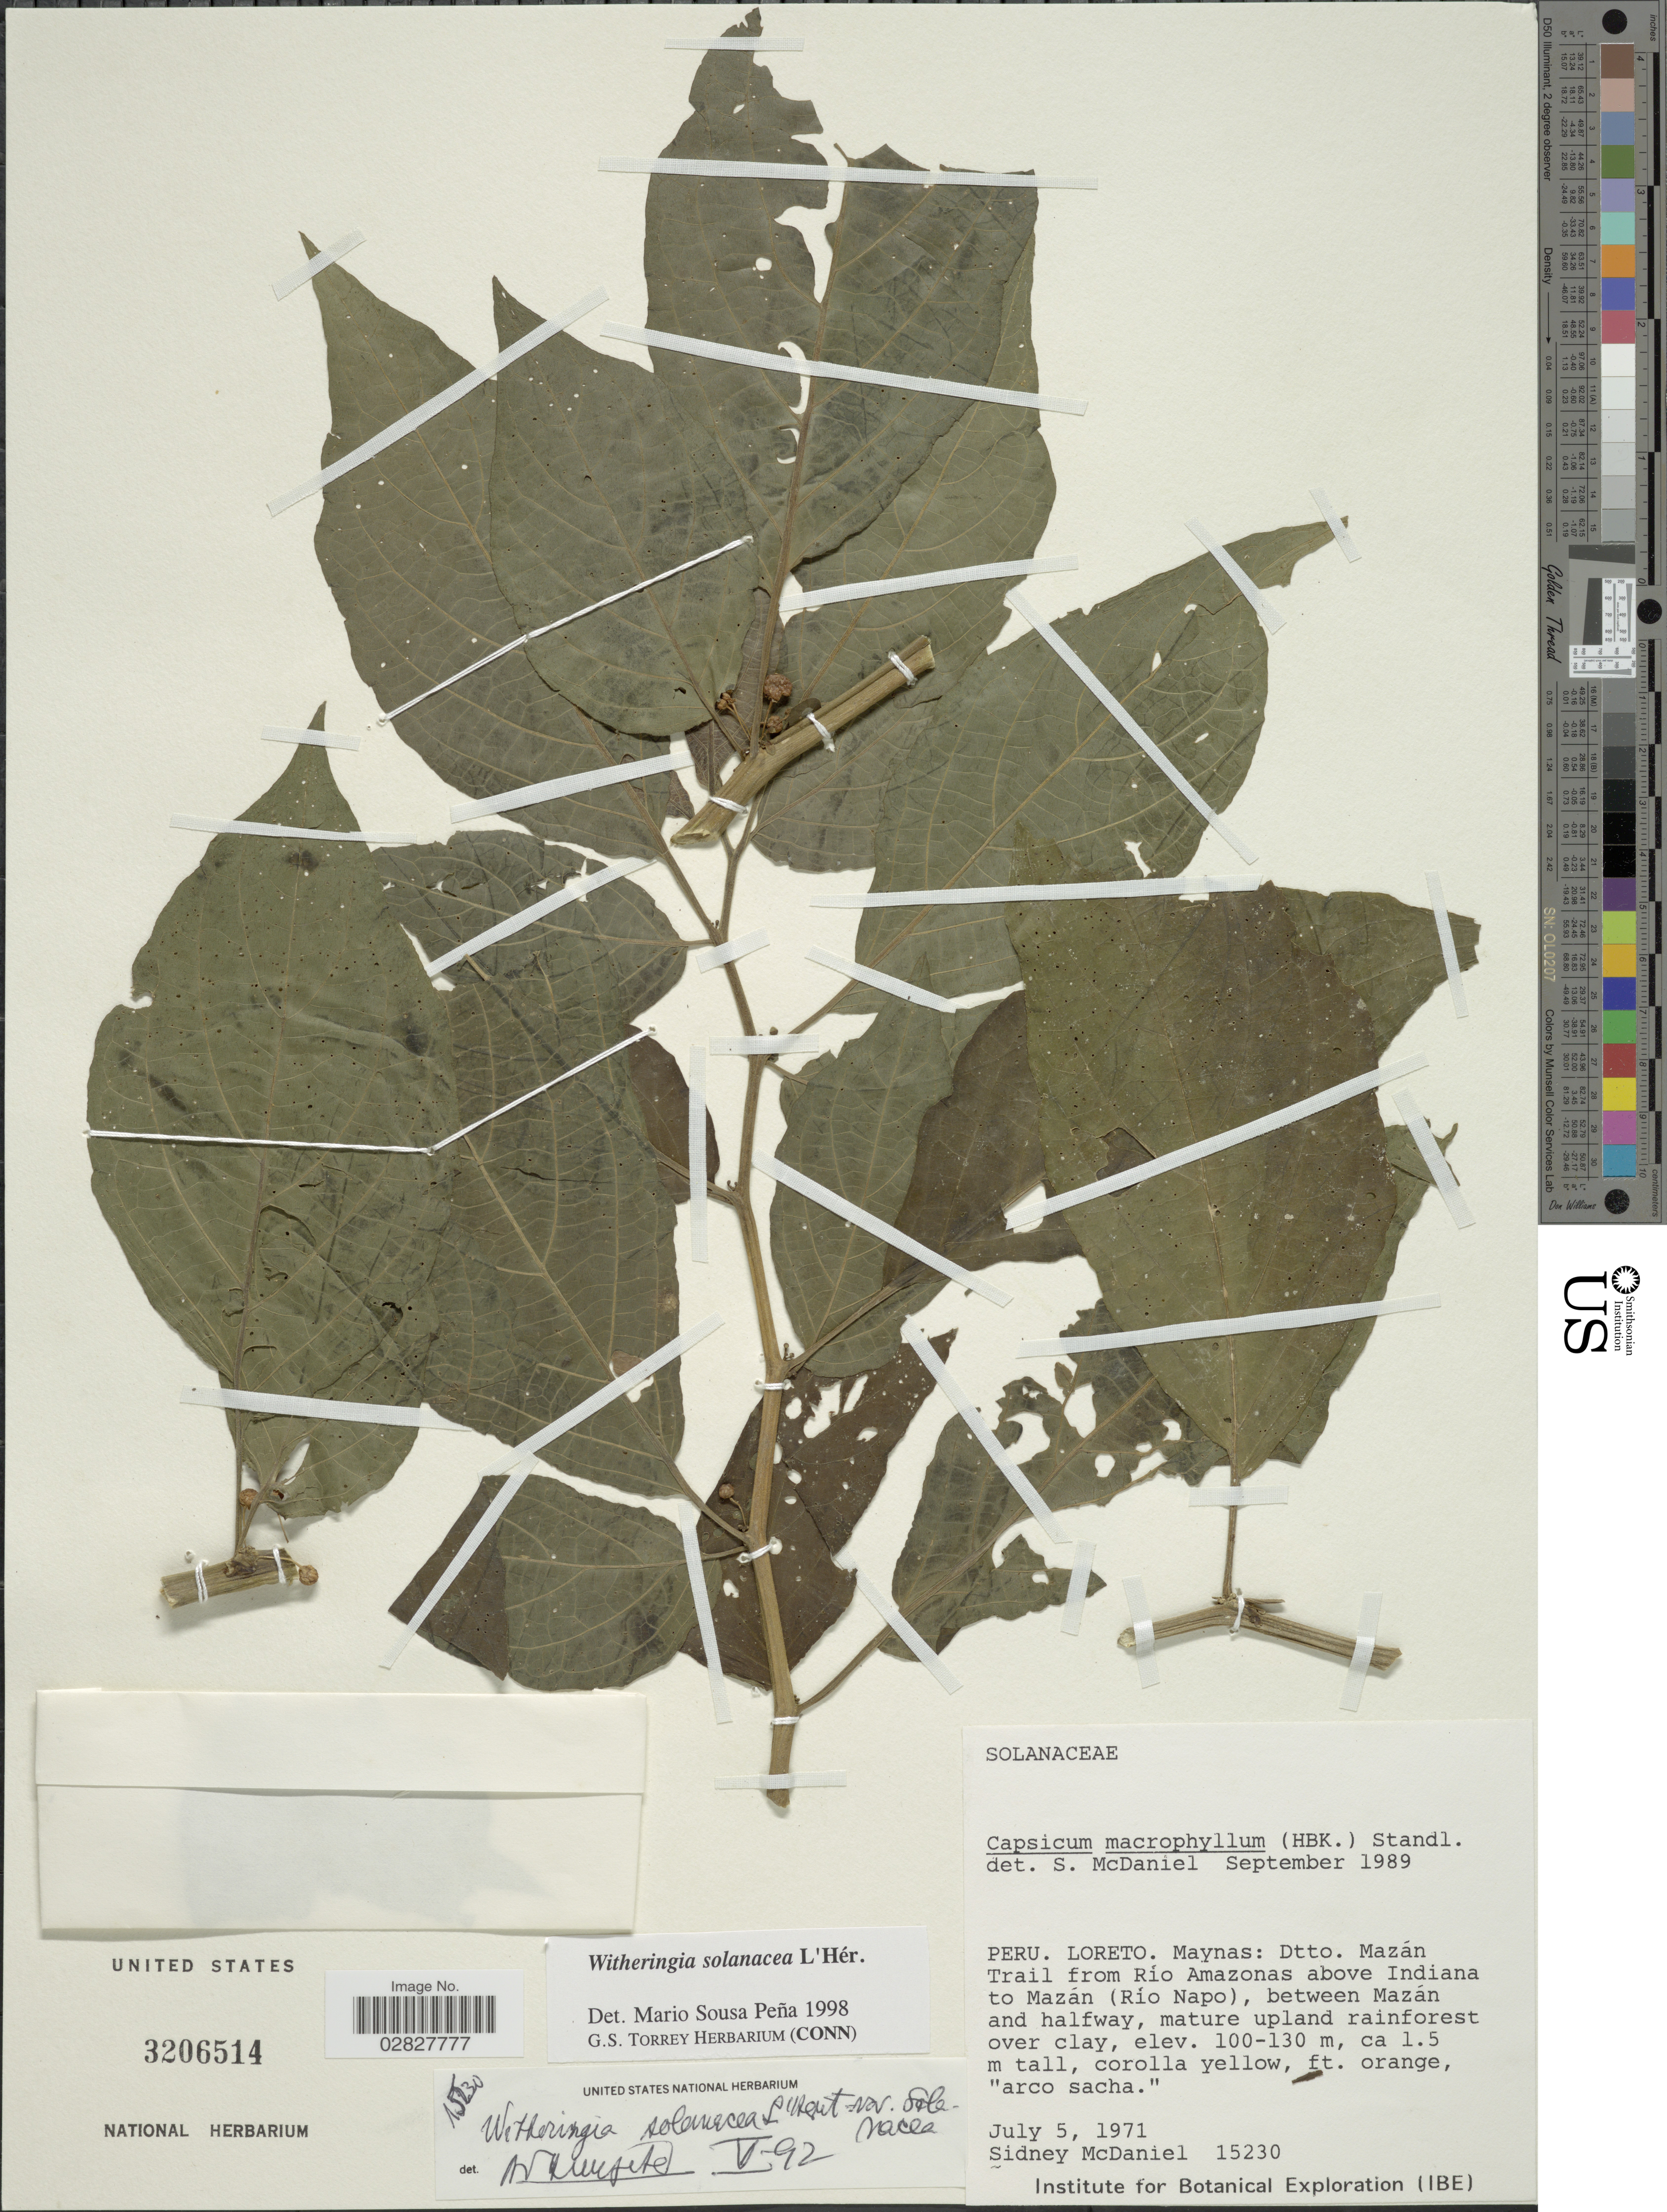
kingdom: Plantae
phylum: Tracheophyta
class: Magnoliopsida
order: Solanales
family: Solanaceae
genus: Witheringia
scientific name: Witheringia solanacea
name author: L'Hér.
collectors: S. McDaniel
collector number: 15230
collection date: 1971-07-05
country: Peru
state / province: Loreto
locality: Maynas. Dtto. Mazán Trail from Río Amazonas above Indiana to Mazán (Río Napo), between Mazám and halfway, mature upland rainforest over clay.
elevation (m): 100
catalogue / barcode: US 3206514